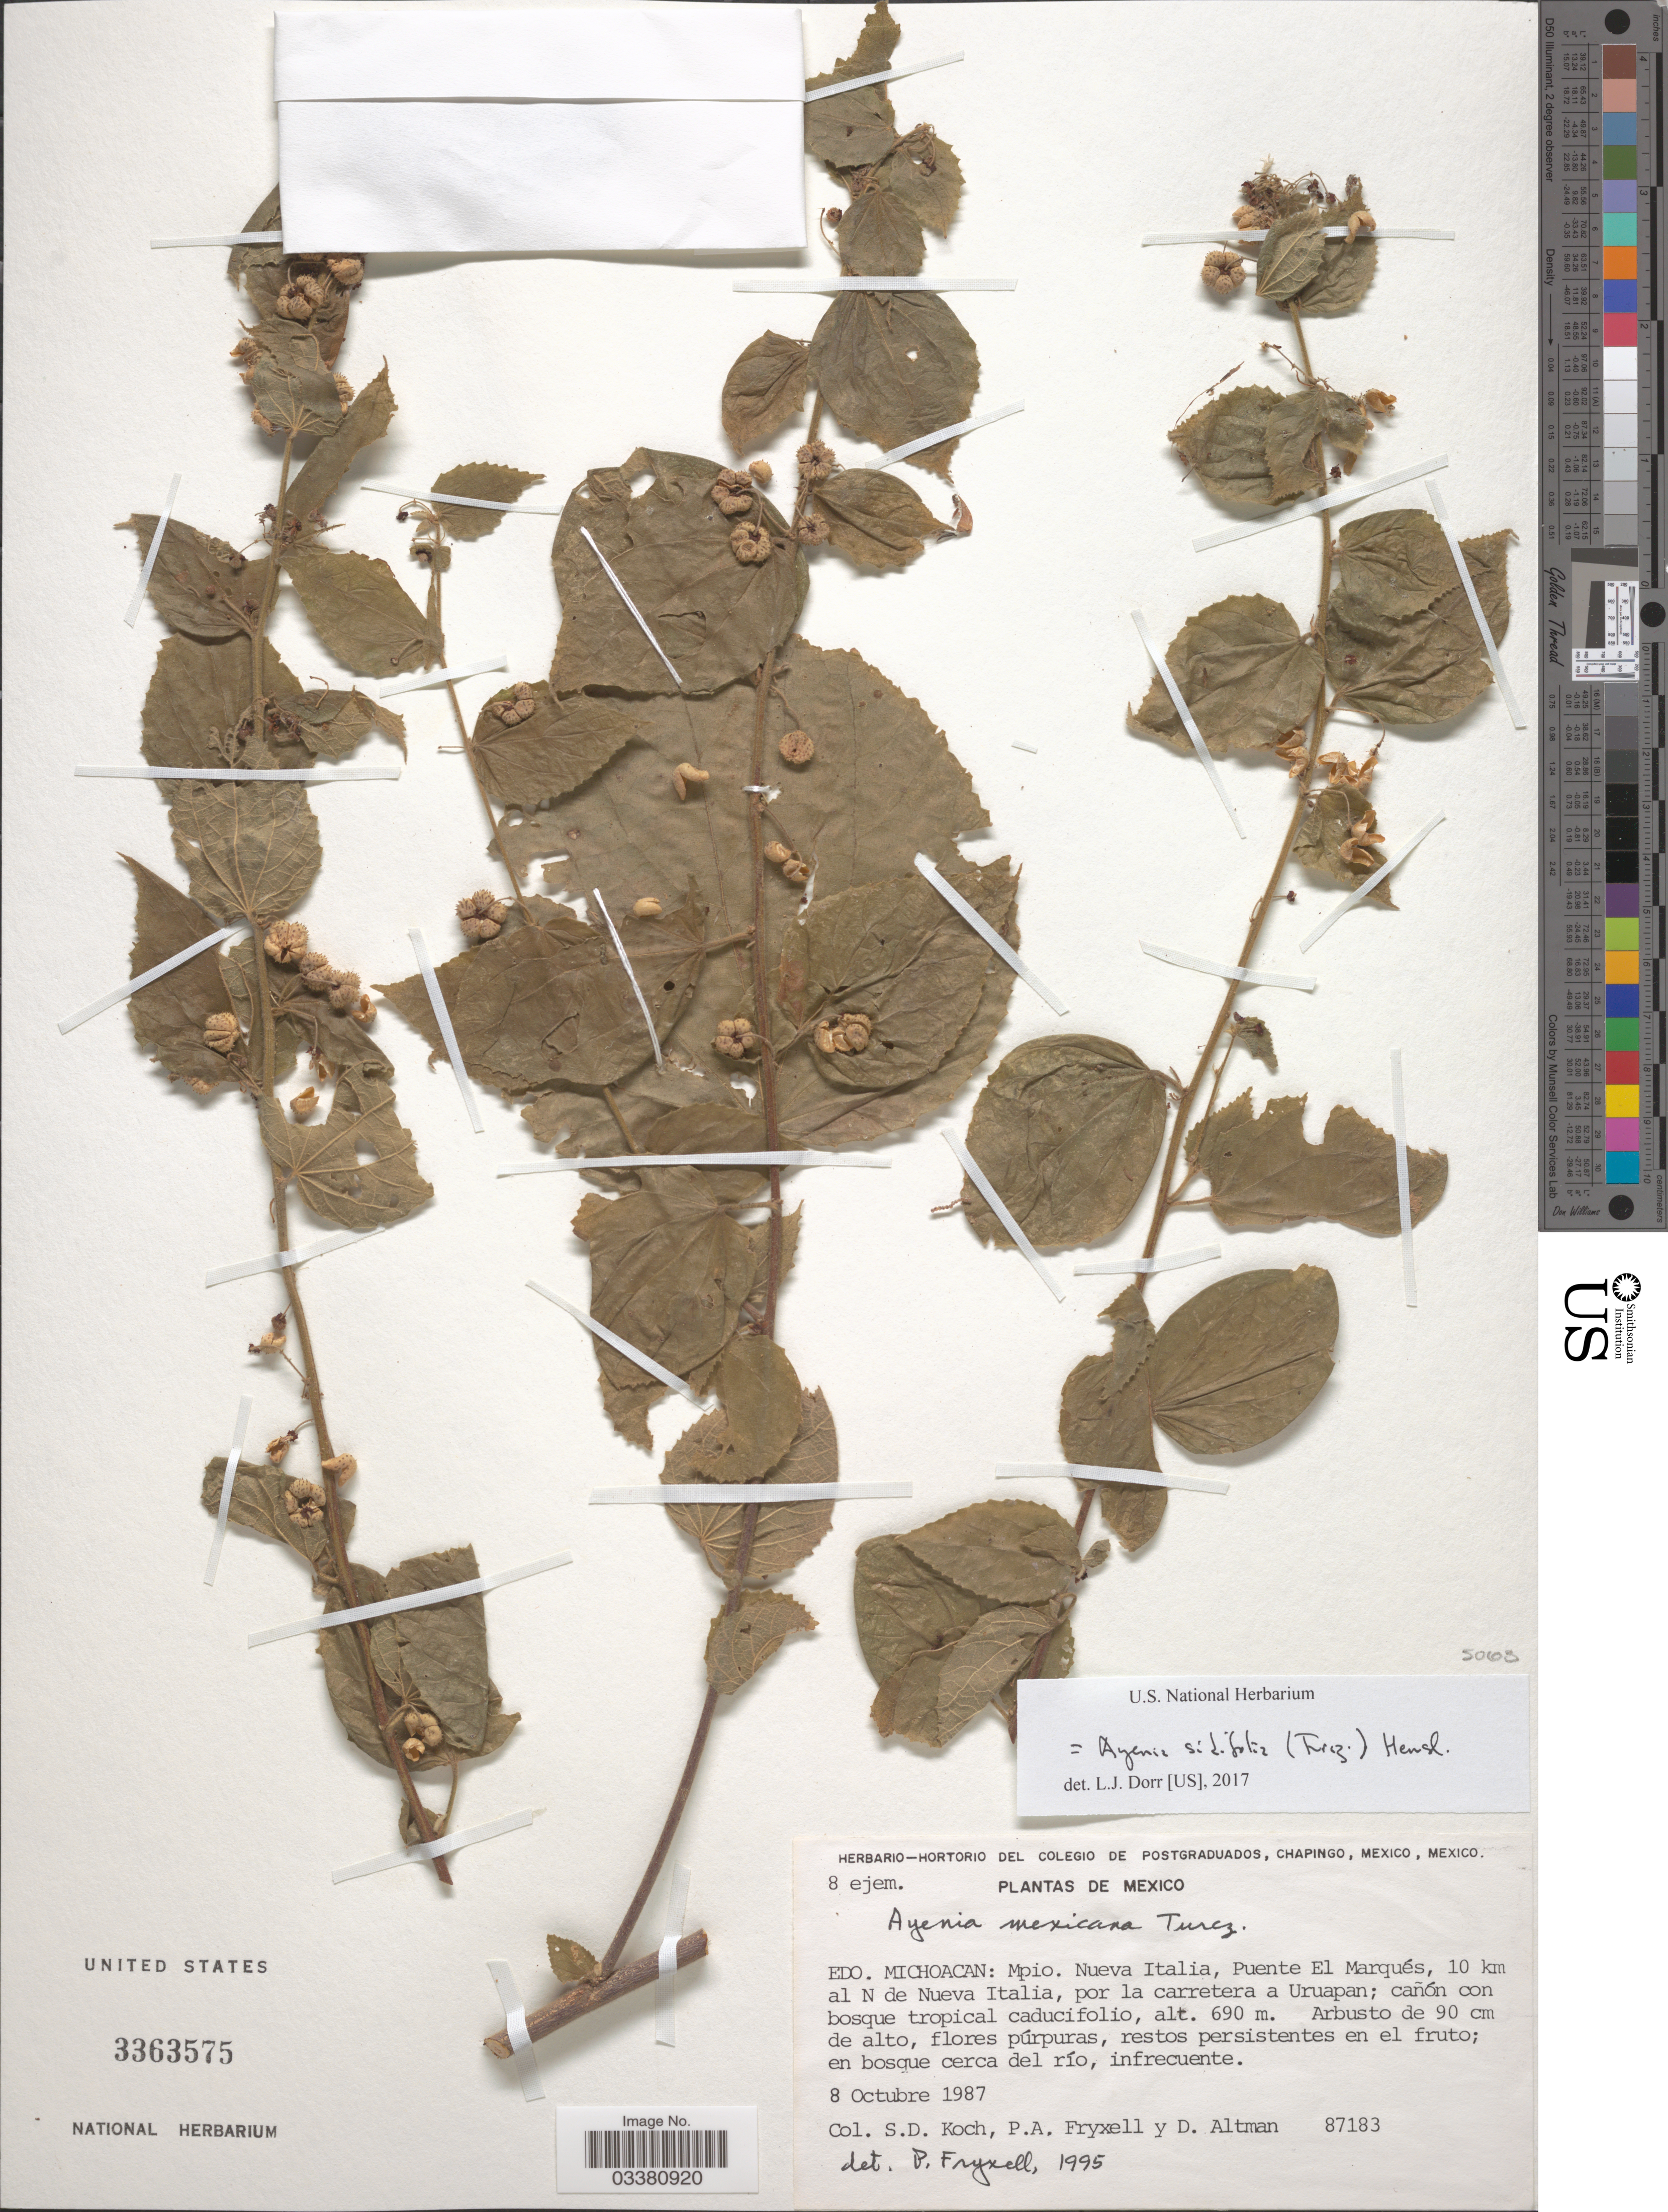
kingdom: Plantae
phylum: Tracheophyta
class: Magnoliopsida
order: Malvales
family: Malvaceae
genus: Ayenia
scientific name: Ayenia sidifolia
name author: (Turcz.) Hemsley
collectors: S. Koch, P. A. Fryxell & D. Altman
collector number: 87183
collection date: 1987-10-08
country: Mexico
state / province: Michoacán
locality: Mpio. Nueva Italia, Puente El Marqués, 10 km al N de Nueva Italia, por la carretera a Uruapan.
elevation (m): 690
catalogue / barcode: US 3363575